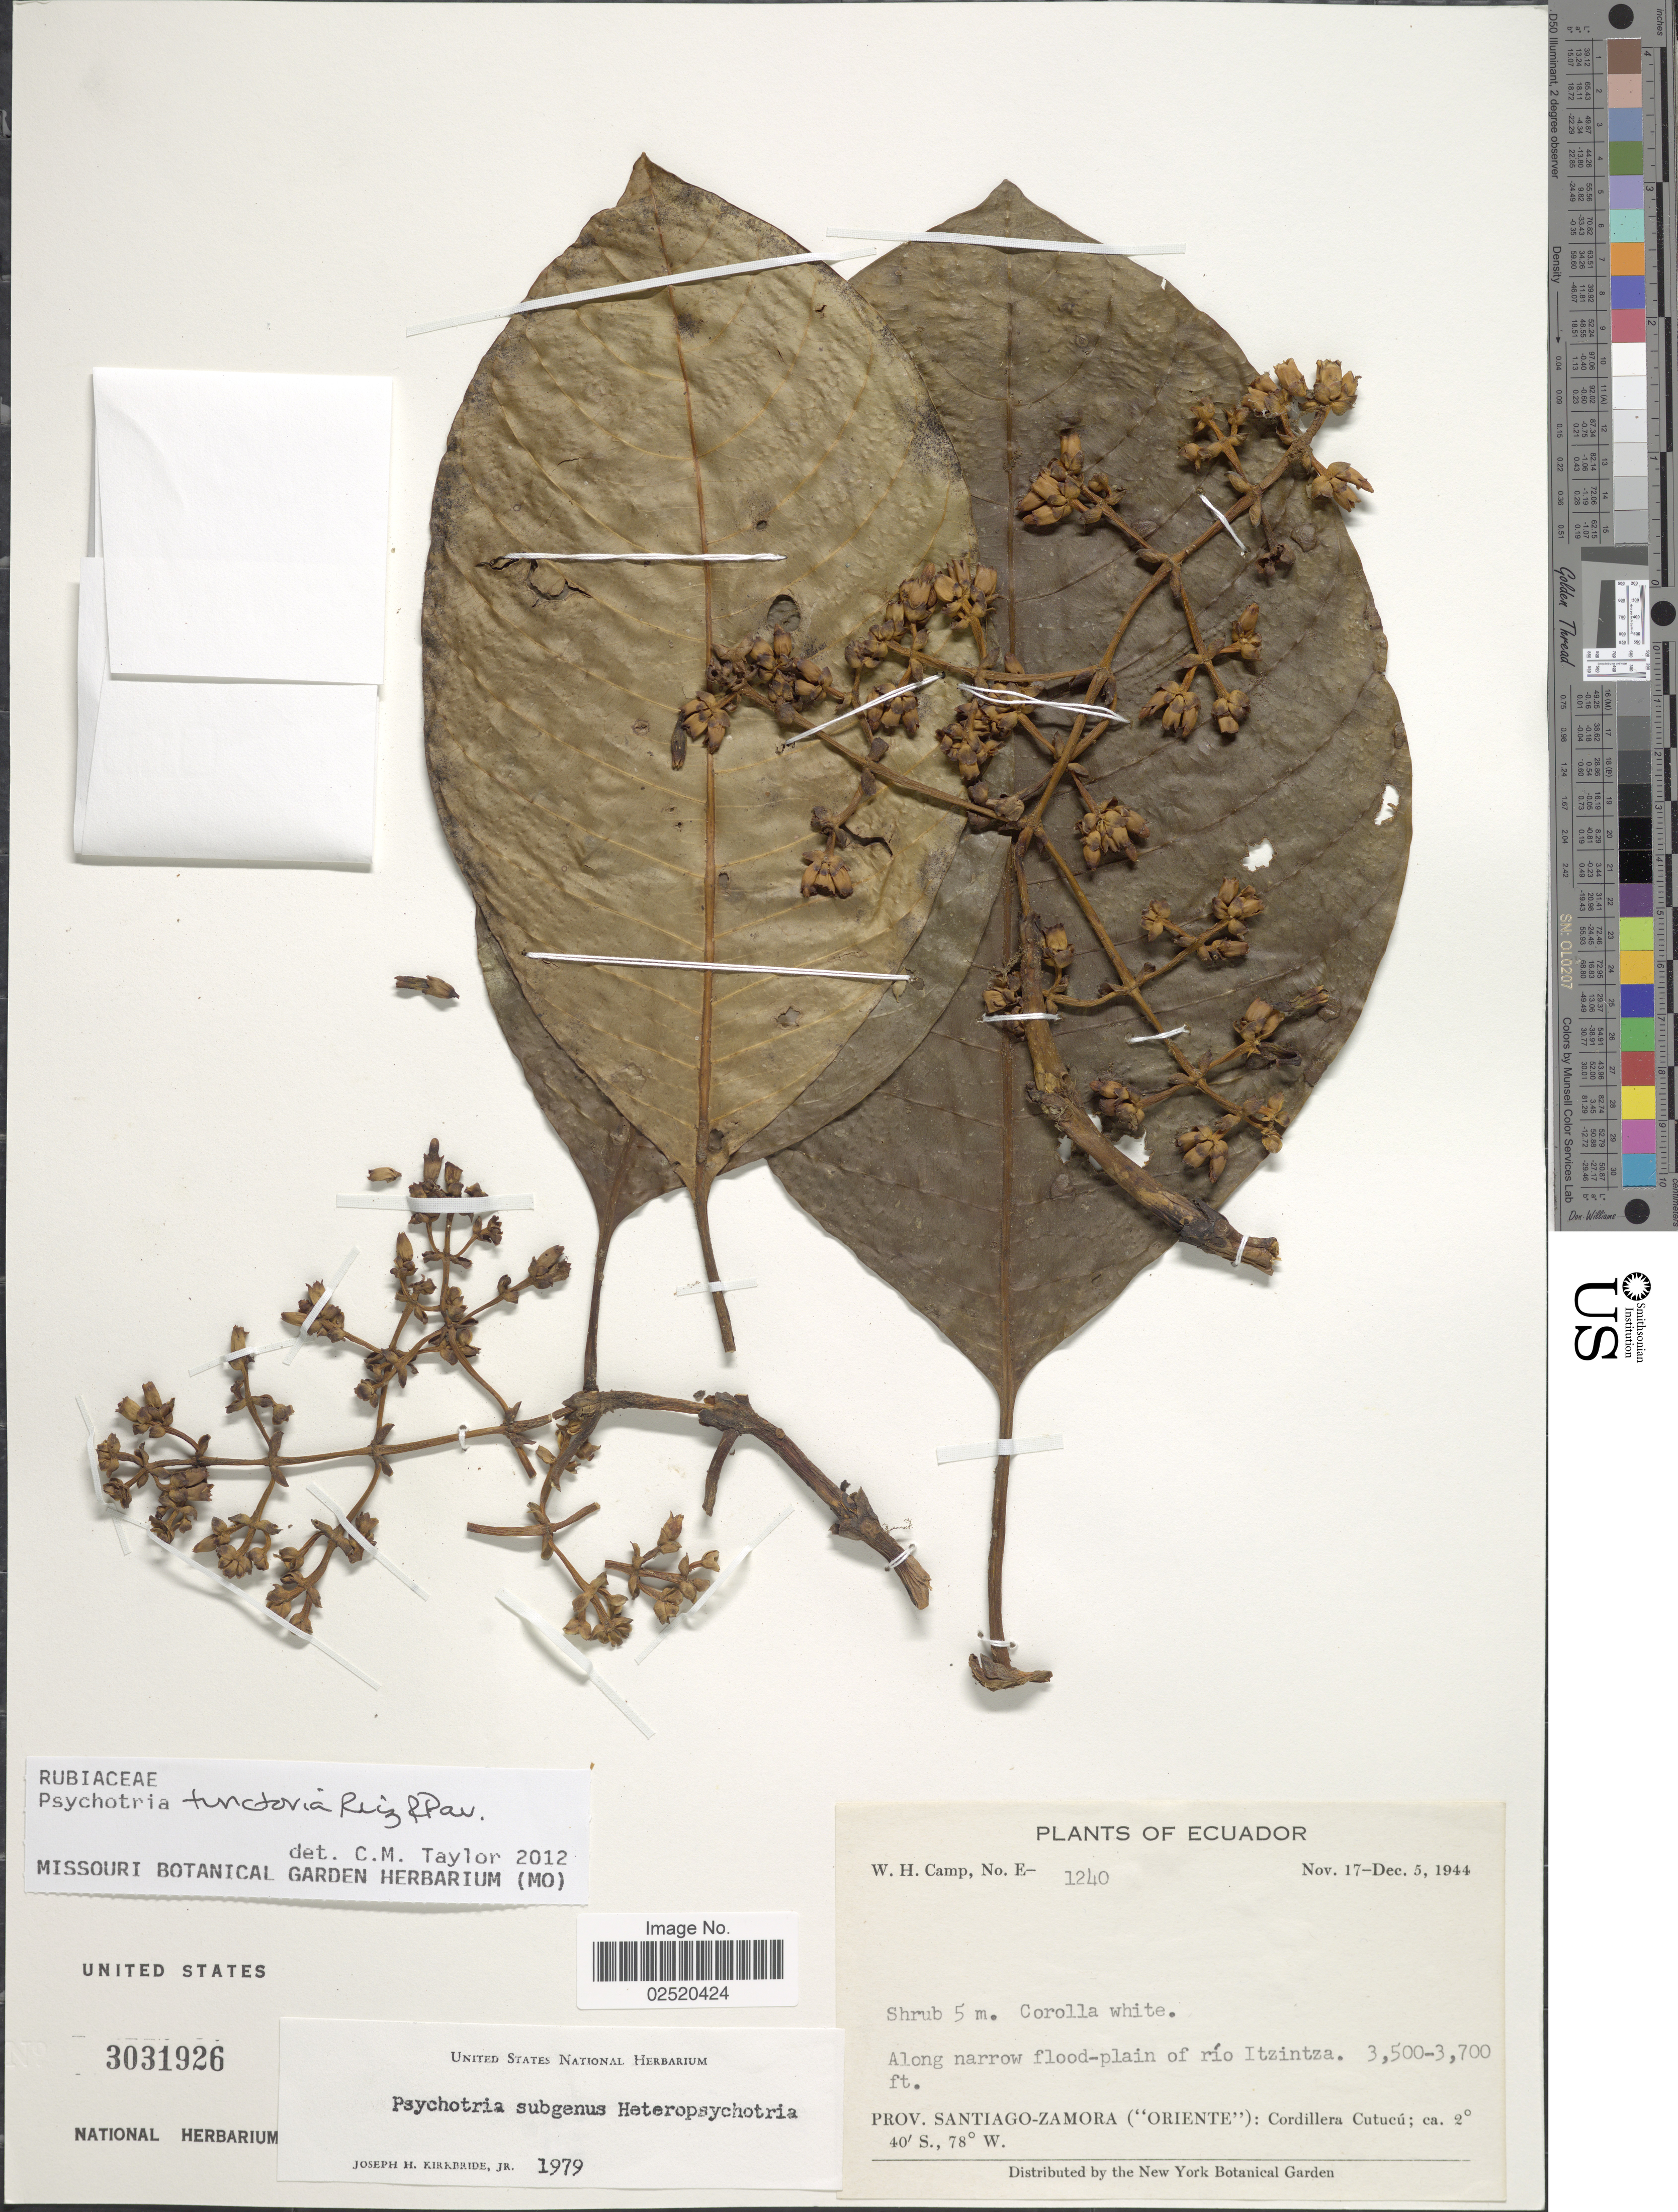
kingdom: Plantae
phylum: Tracheophyta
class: Magnoliopsida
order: Gentianales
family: Rubiaceae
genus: Psychotria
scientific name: Psychotria tinctoria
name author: Ruiz & Pav.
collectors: W. H. Camp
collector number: E-1240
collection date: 1944-11-17/1944-12-05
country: Ecuador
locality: Along narrow flood-plain of río Itzintza. Prov. Santiago-Zamora ("Oriente"): Cordillera Cutucú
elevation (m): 1067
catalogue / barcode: US 3031926